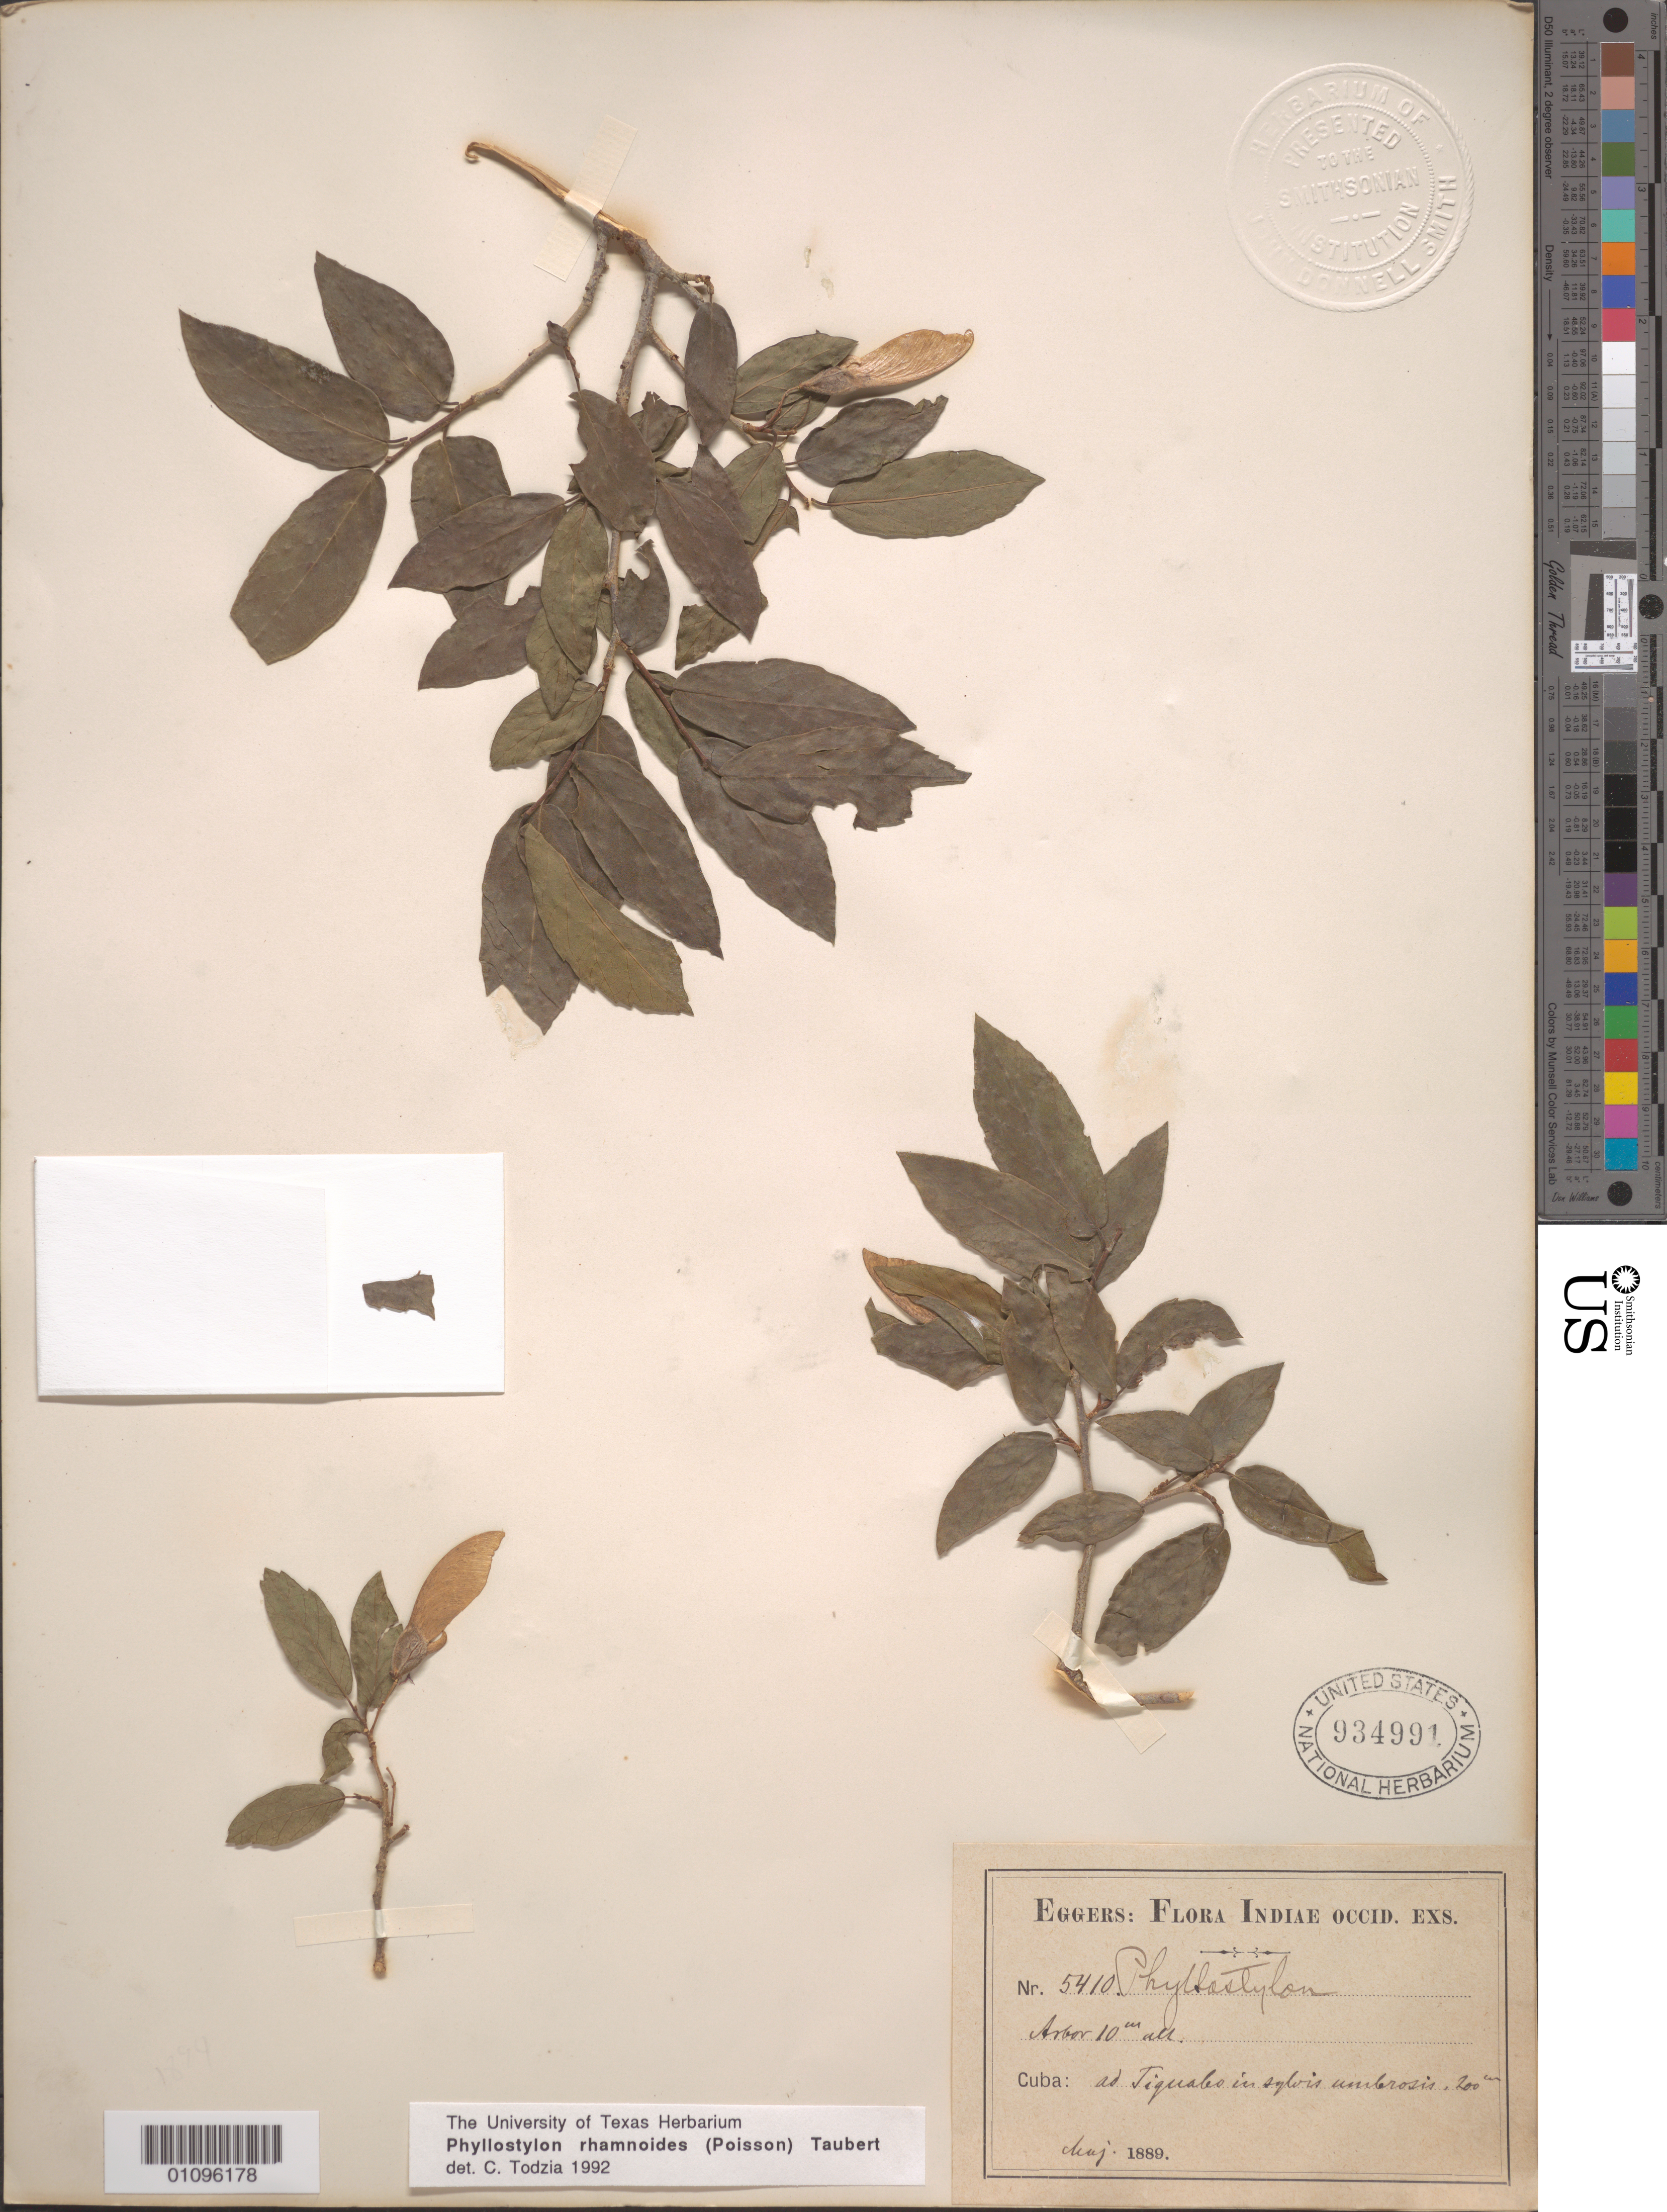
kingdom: Plantae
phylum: Tracheophyta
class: Magnoliopsida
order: Rosales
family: Ulmaceae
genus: Phyllostylon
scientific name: Phyllostylon rhamnoides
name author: (J. Poiss.) Taub.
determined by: Todzia, C. A., (TEX), University of Texas Austin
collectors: H. F. A. von Eggers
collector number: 5410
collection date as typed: May 1889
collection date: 1889-05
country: Cuba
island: Cuba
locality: Jiquabo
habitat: In sylvis umbrosis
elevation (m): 200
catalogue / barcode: US 934991